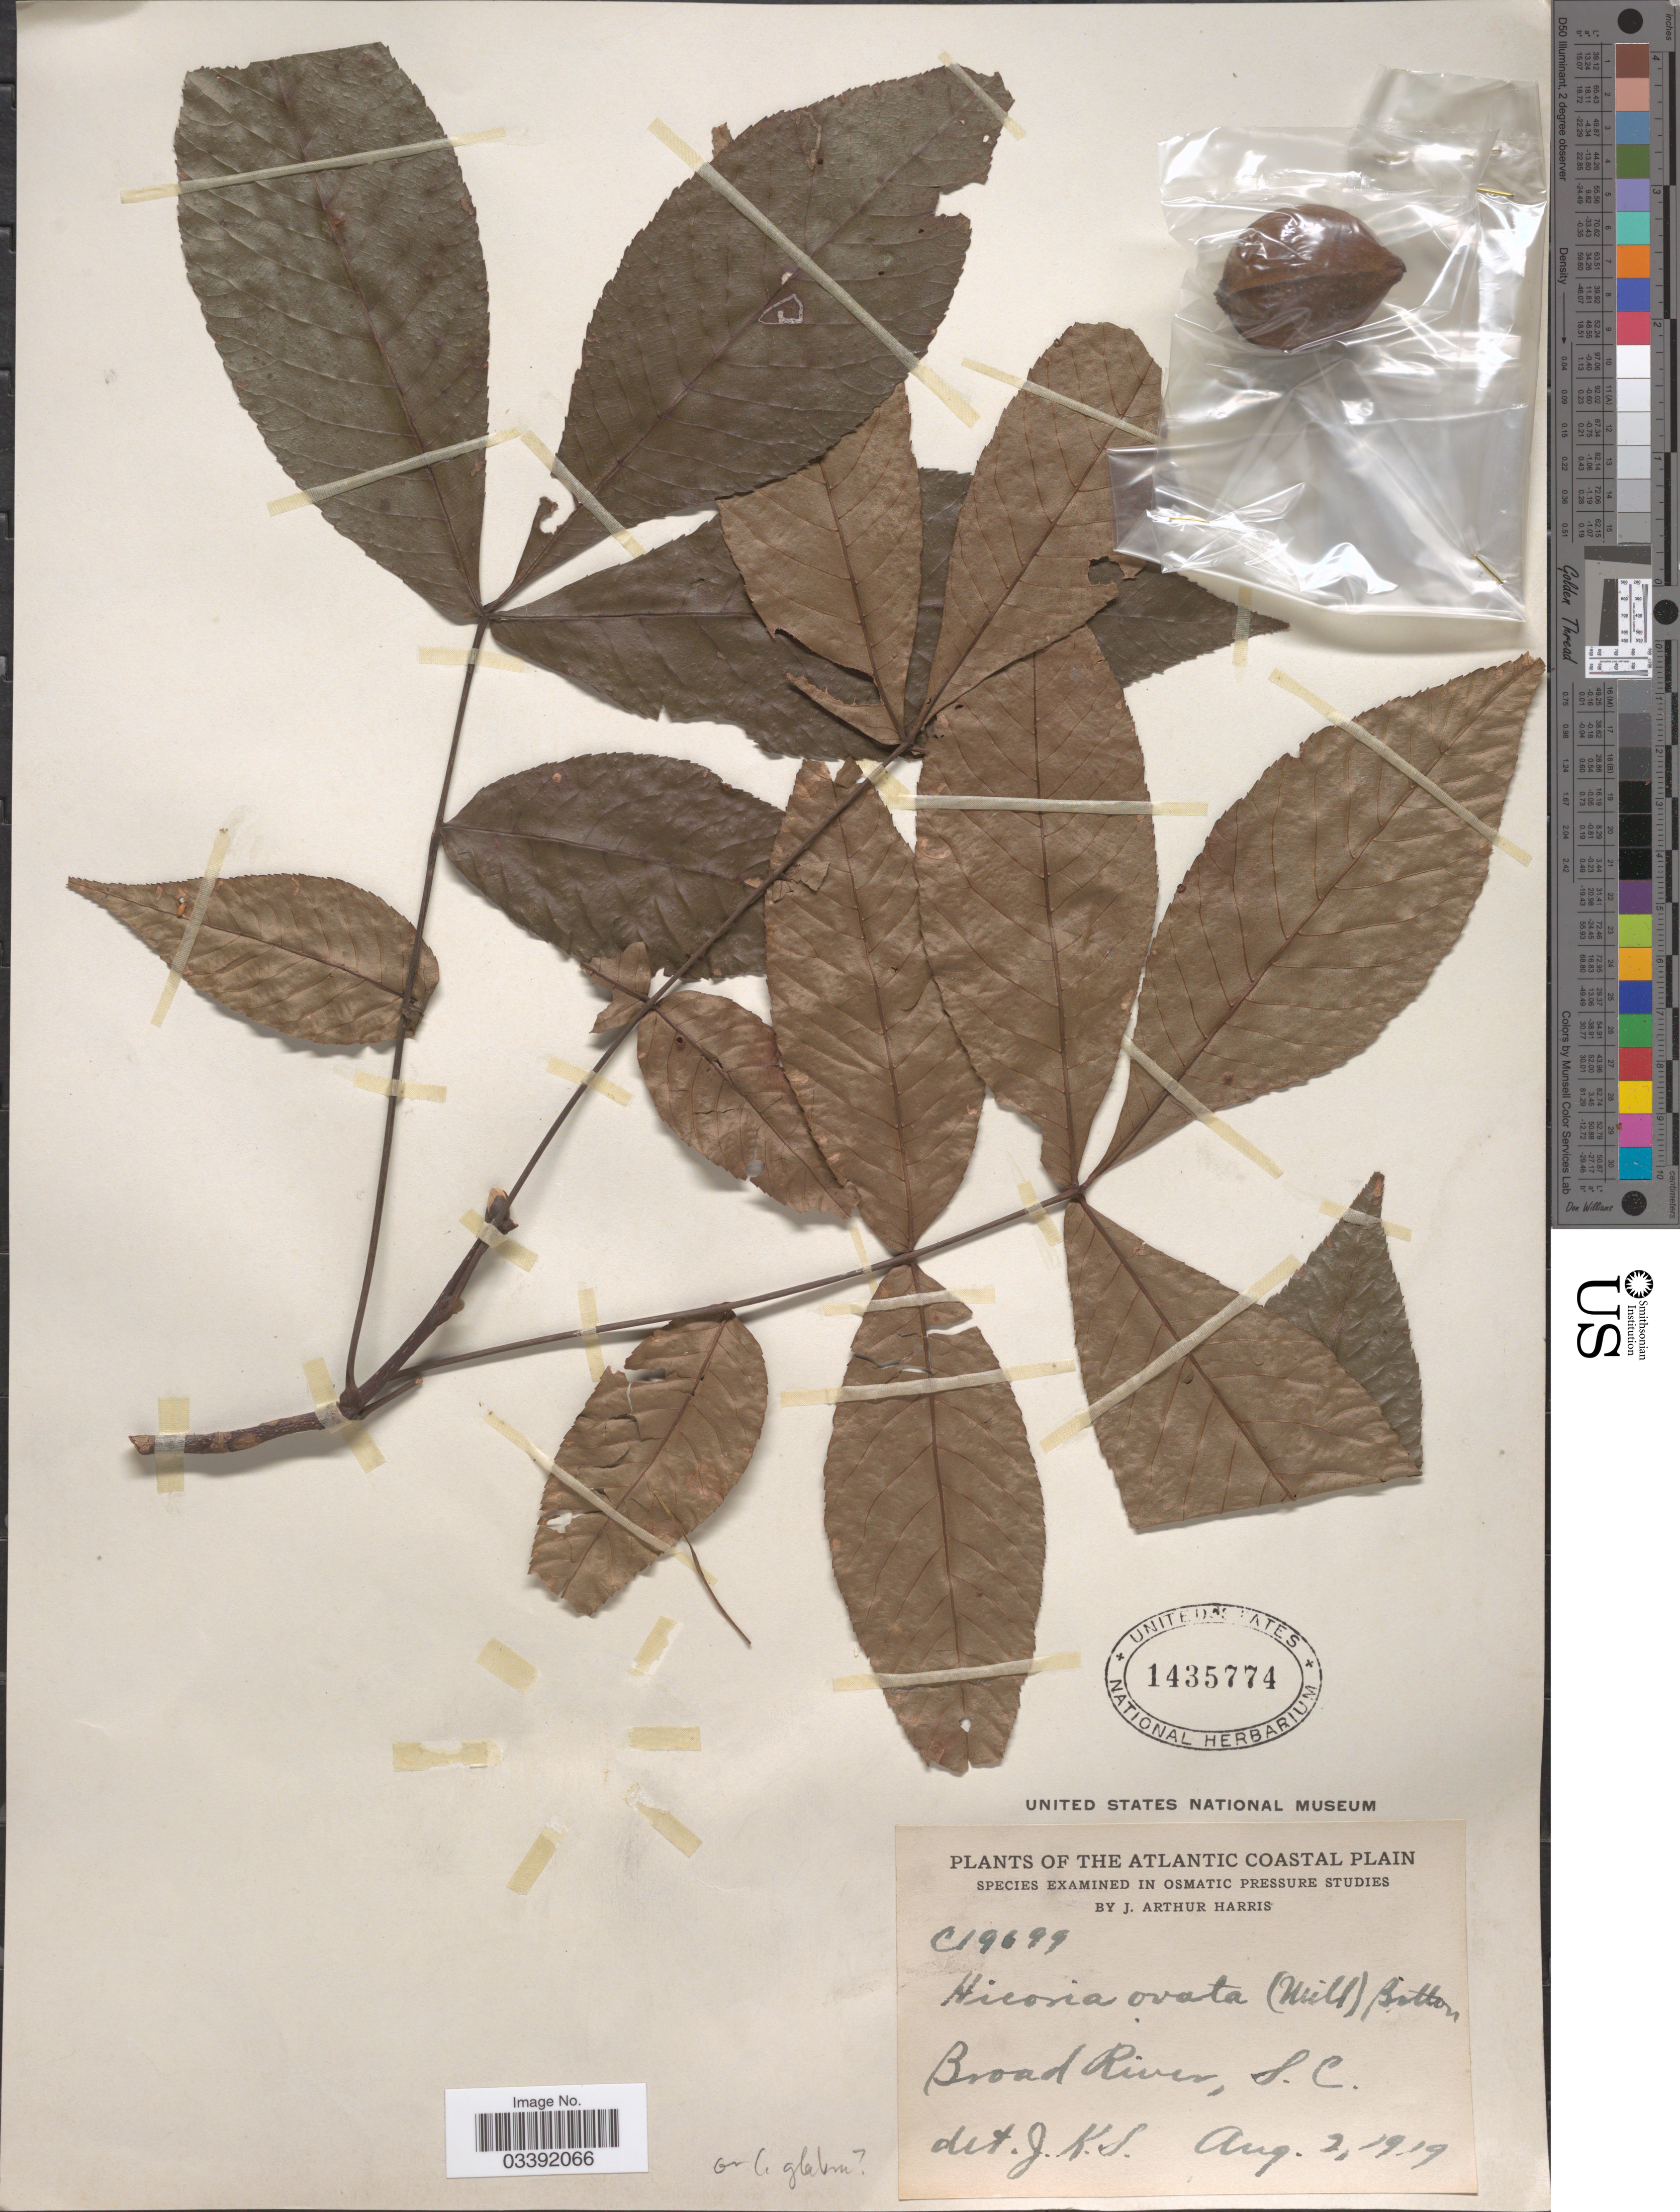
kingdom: Plantae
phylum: Tracheophyta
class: Magnoliopsida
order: Fagales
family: Juglandaceae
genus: Carya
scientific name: Carya ovata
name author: (Mill.) K. Koch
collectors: J. A. Harris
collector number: C 19699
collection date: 1919-08-02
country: United States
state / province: South Carolina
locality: The Atlantic Coastal Plain. Broad River.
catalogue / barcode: US 1435774